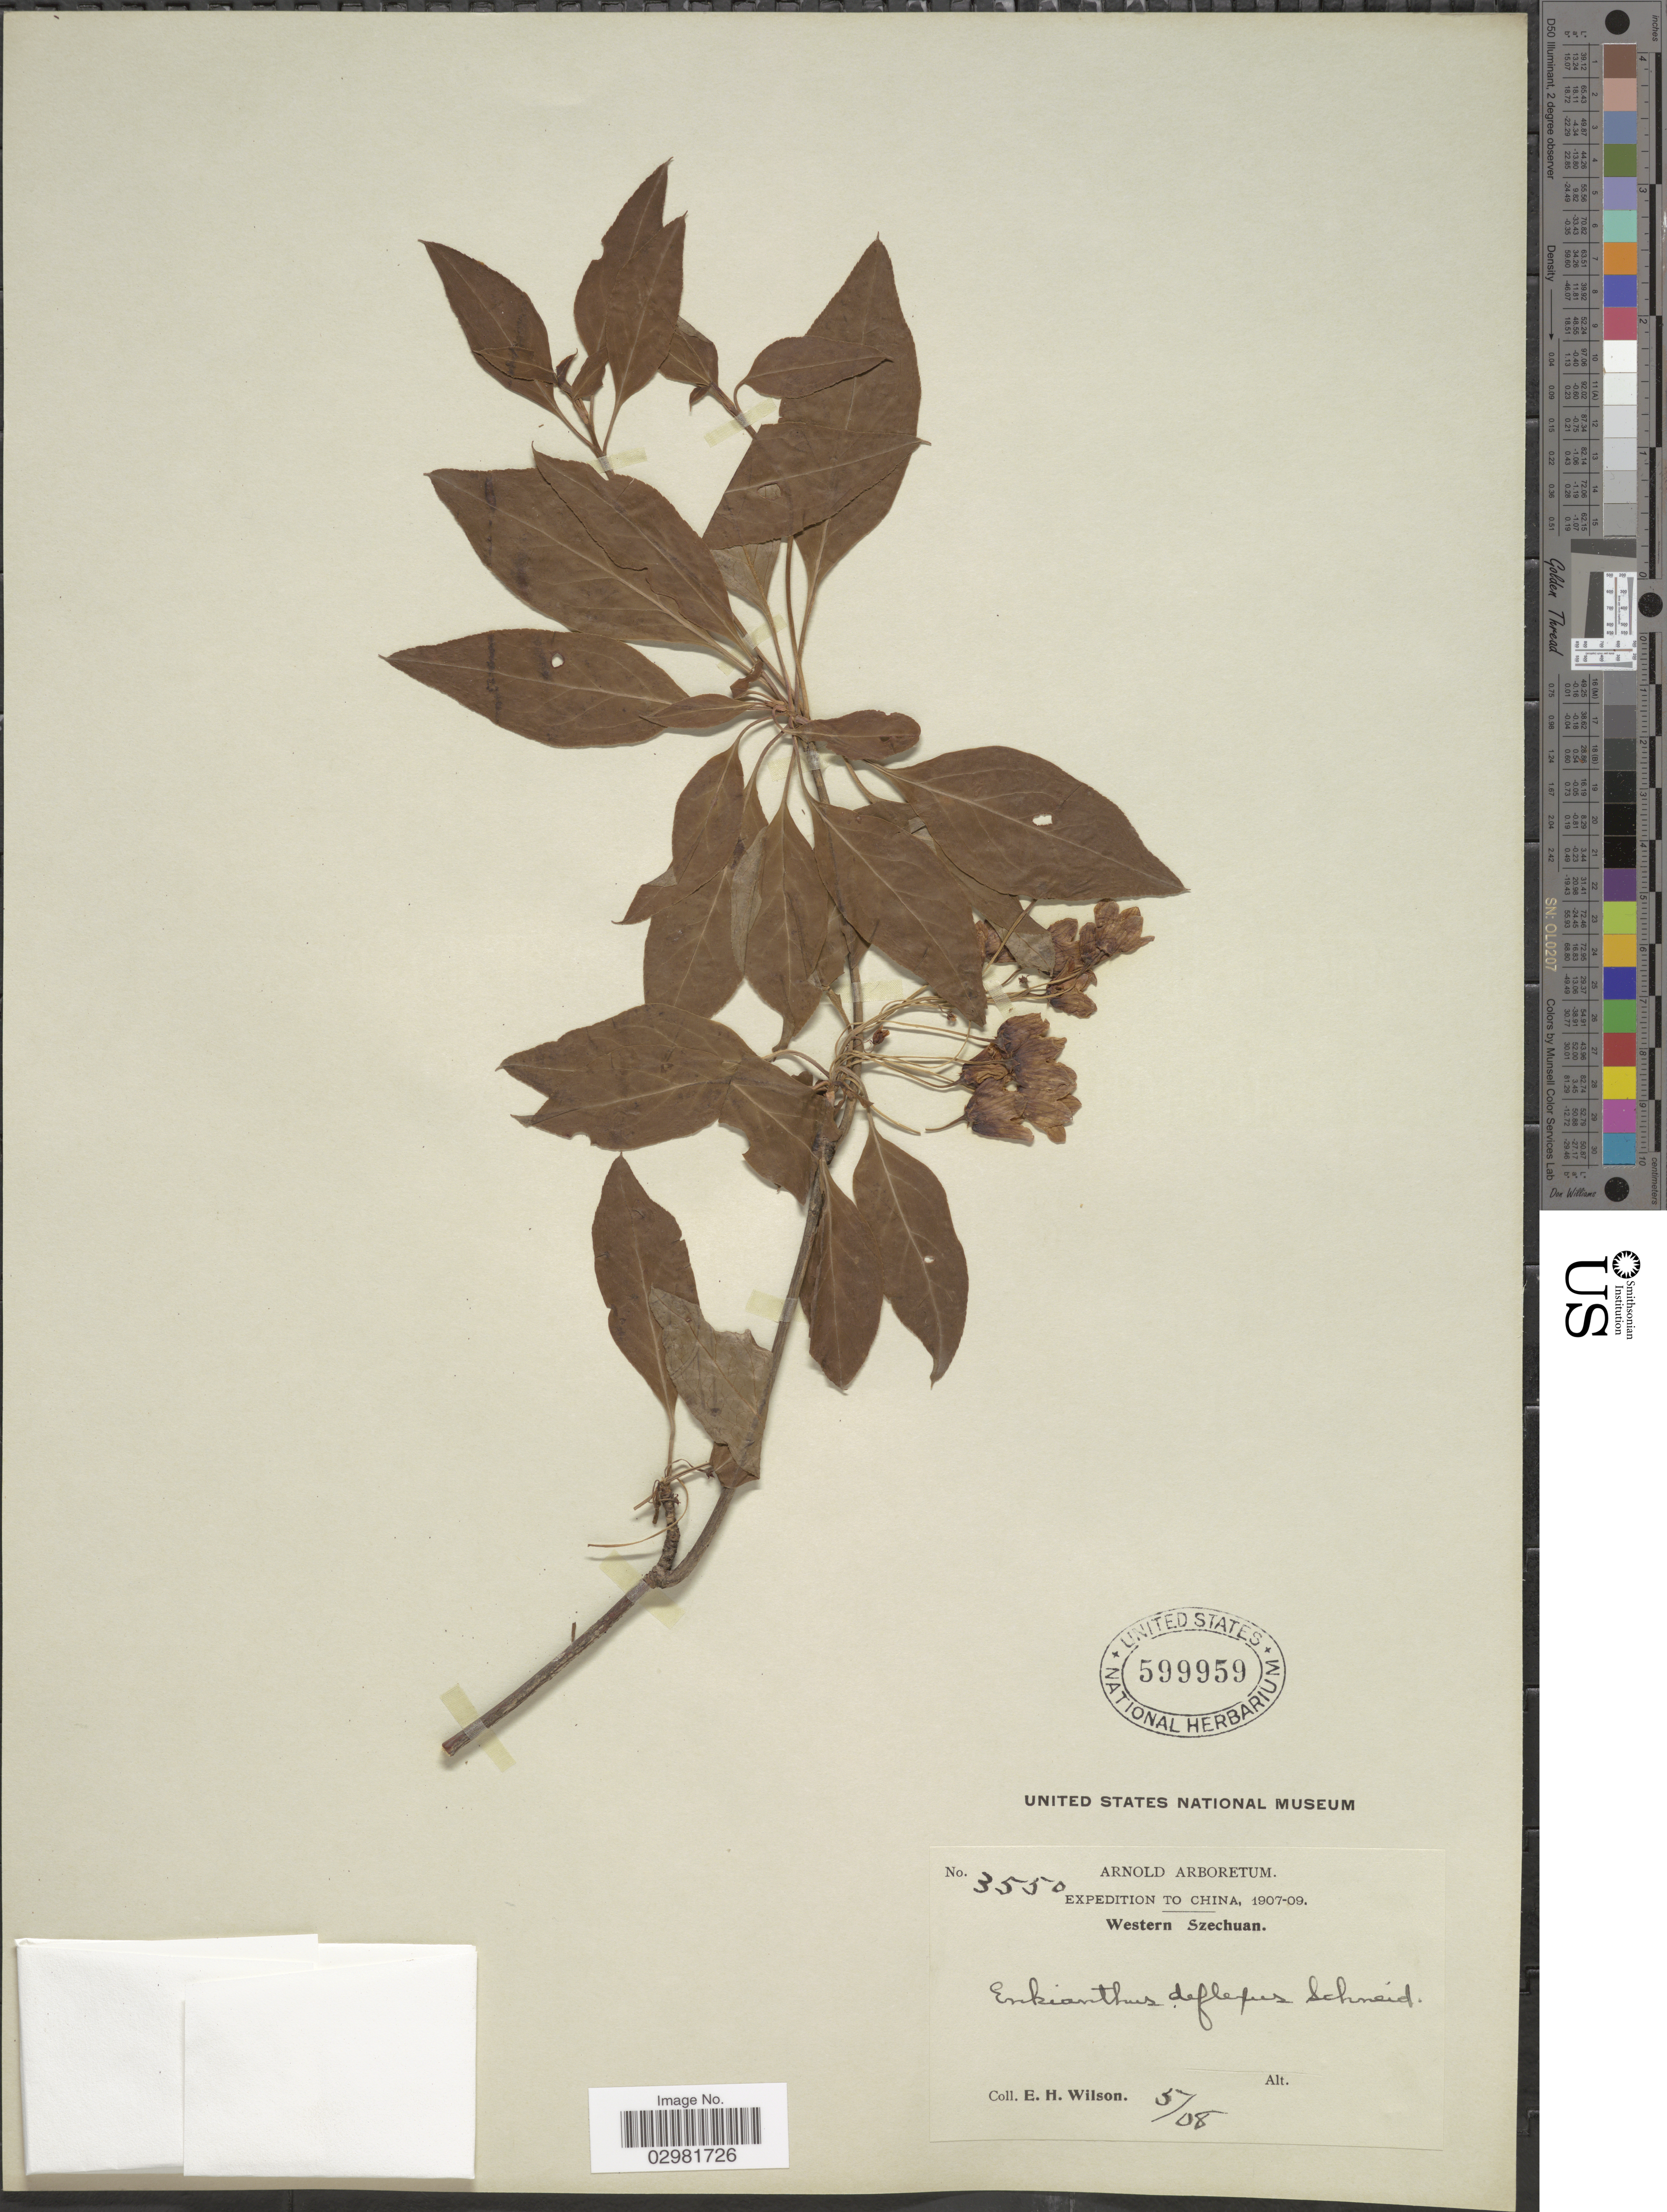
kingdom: Plantae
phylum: Tracheophyta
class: Magnoliopsida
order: Ericales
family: Ericaceae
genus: Enkianthus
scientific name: Enkianthus deflexus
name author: (Griff.) C.K. Schneid.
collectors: E. Wilson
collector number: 3550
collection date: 1908-05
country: China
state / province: Sichuan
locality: Western Szechuan.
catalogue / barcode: US 599959